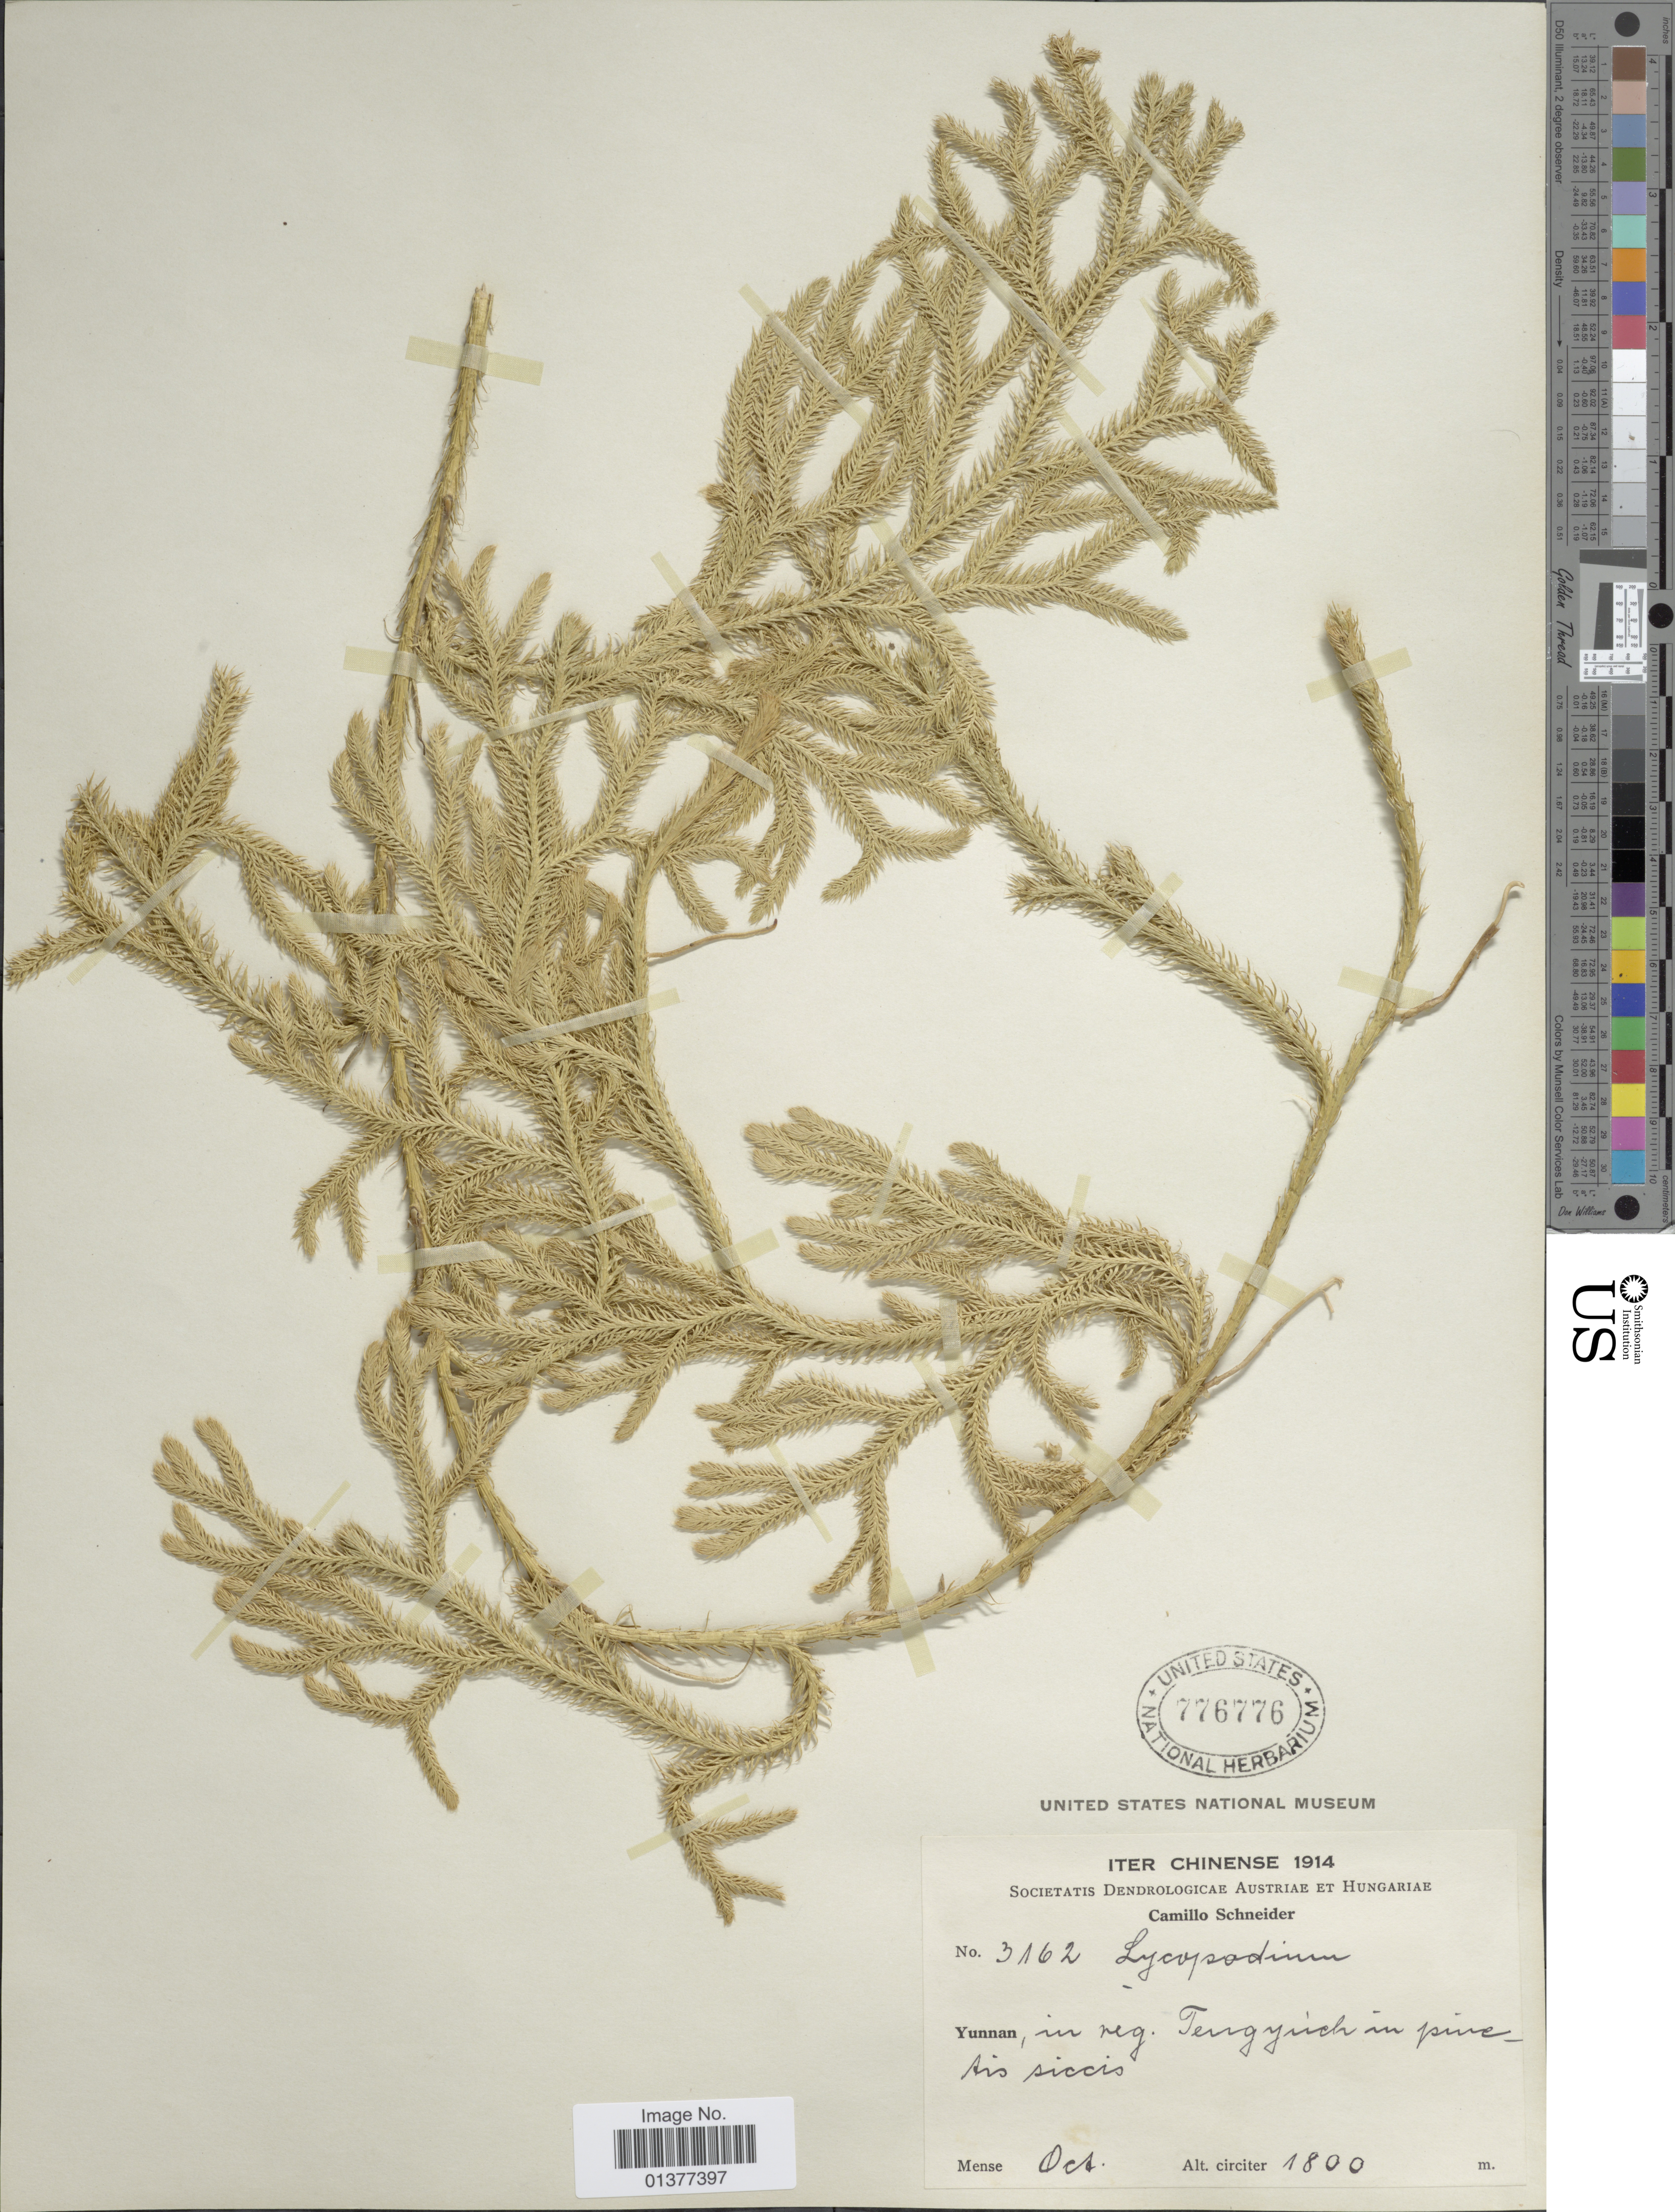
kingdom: Plantae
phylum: Tracheophyta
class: Lycopodiopsida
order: Lycopodiales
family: Lycopodiaceae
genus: Lycopodium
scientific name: Lycopodium clavatum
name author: L.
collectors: C. K. Schneider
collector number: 3162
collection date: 1914-10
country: China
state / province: Yunnan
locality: In reg. Tengyuch in pivetis siccis [interpreted]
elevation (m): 1800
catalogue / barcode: US 776776